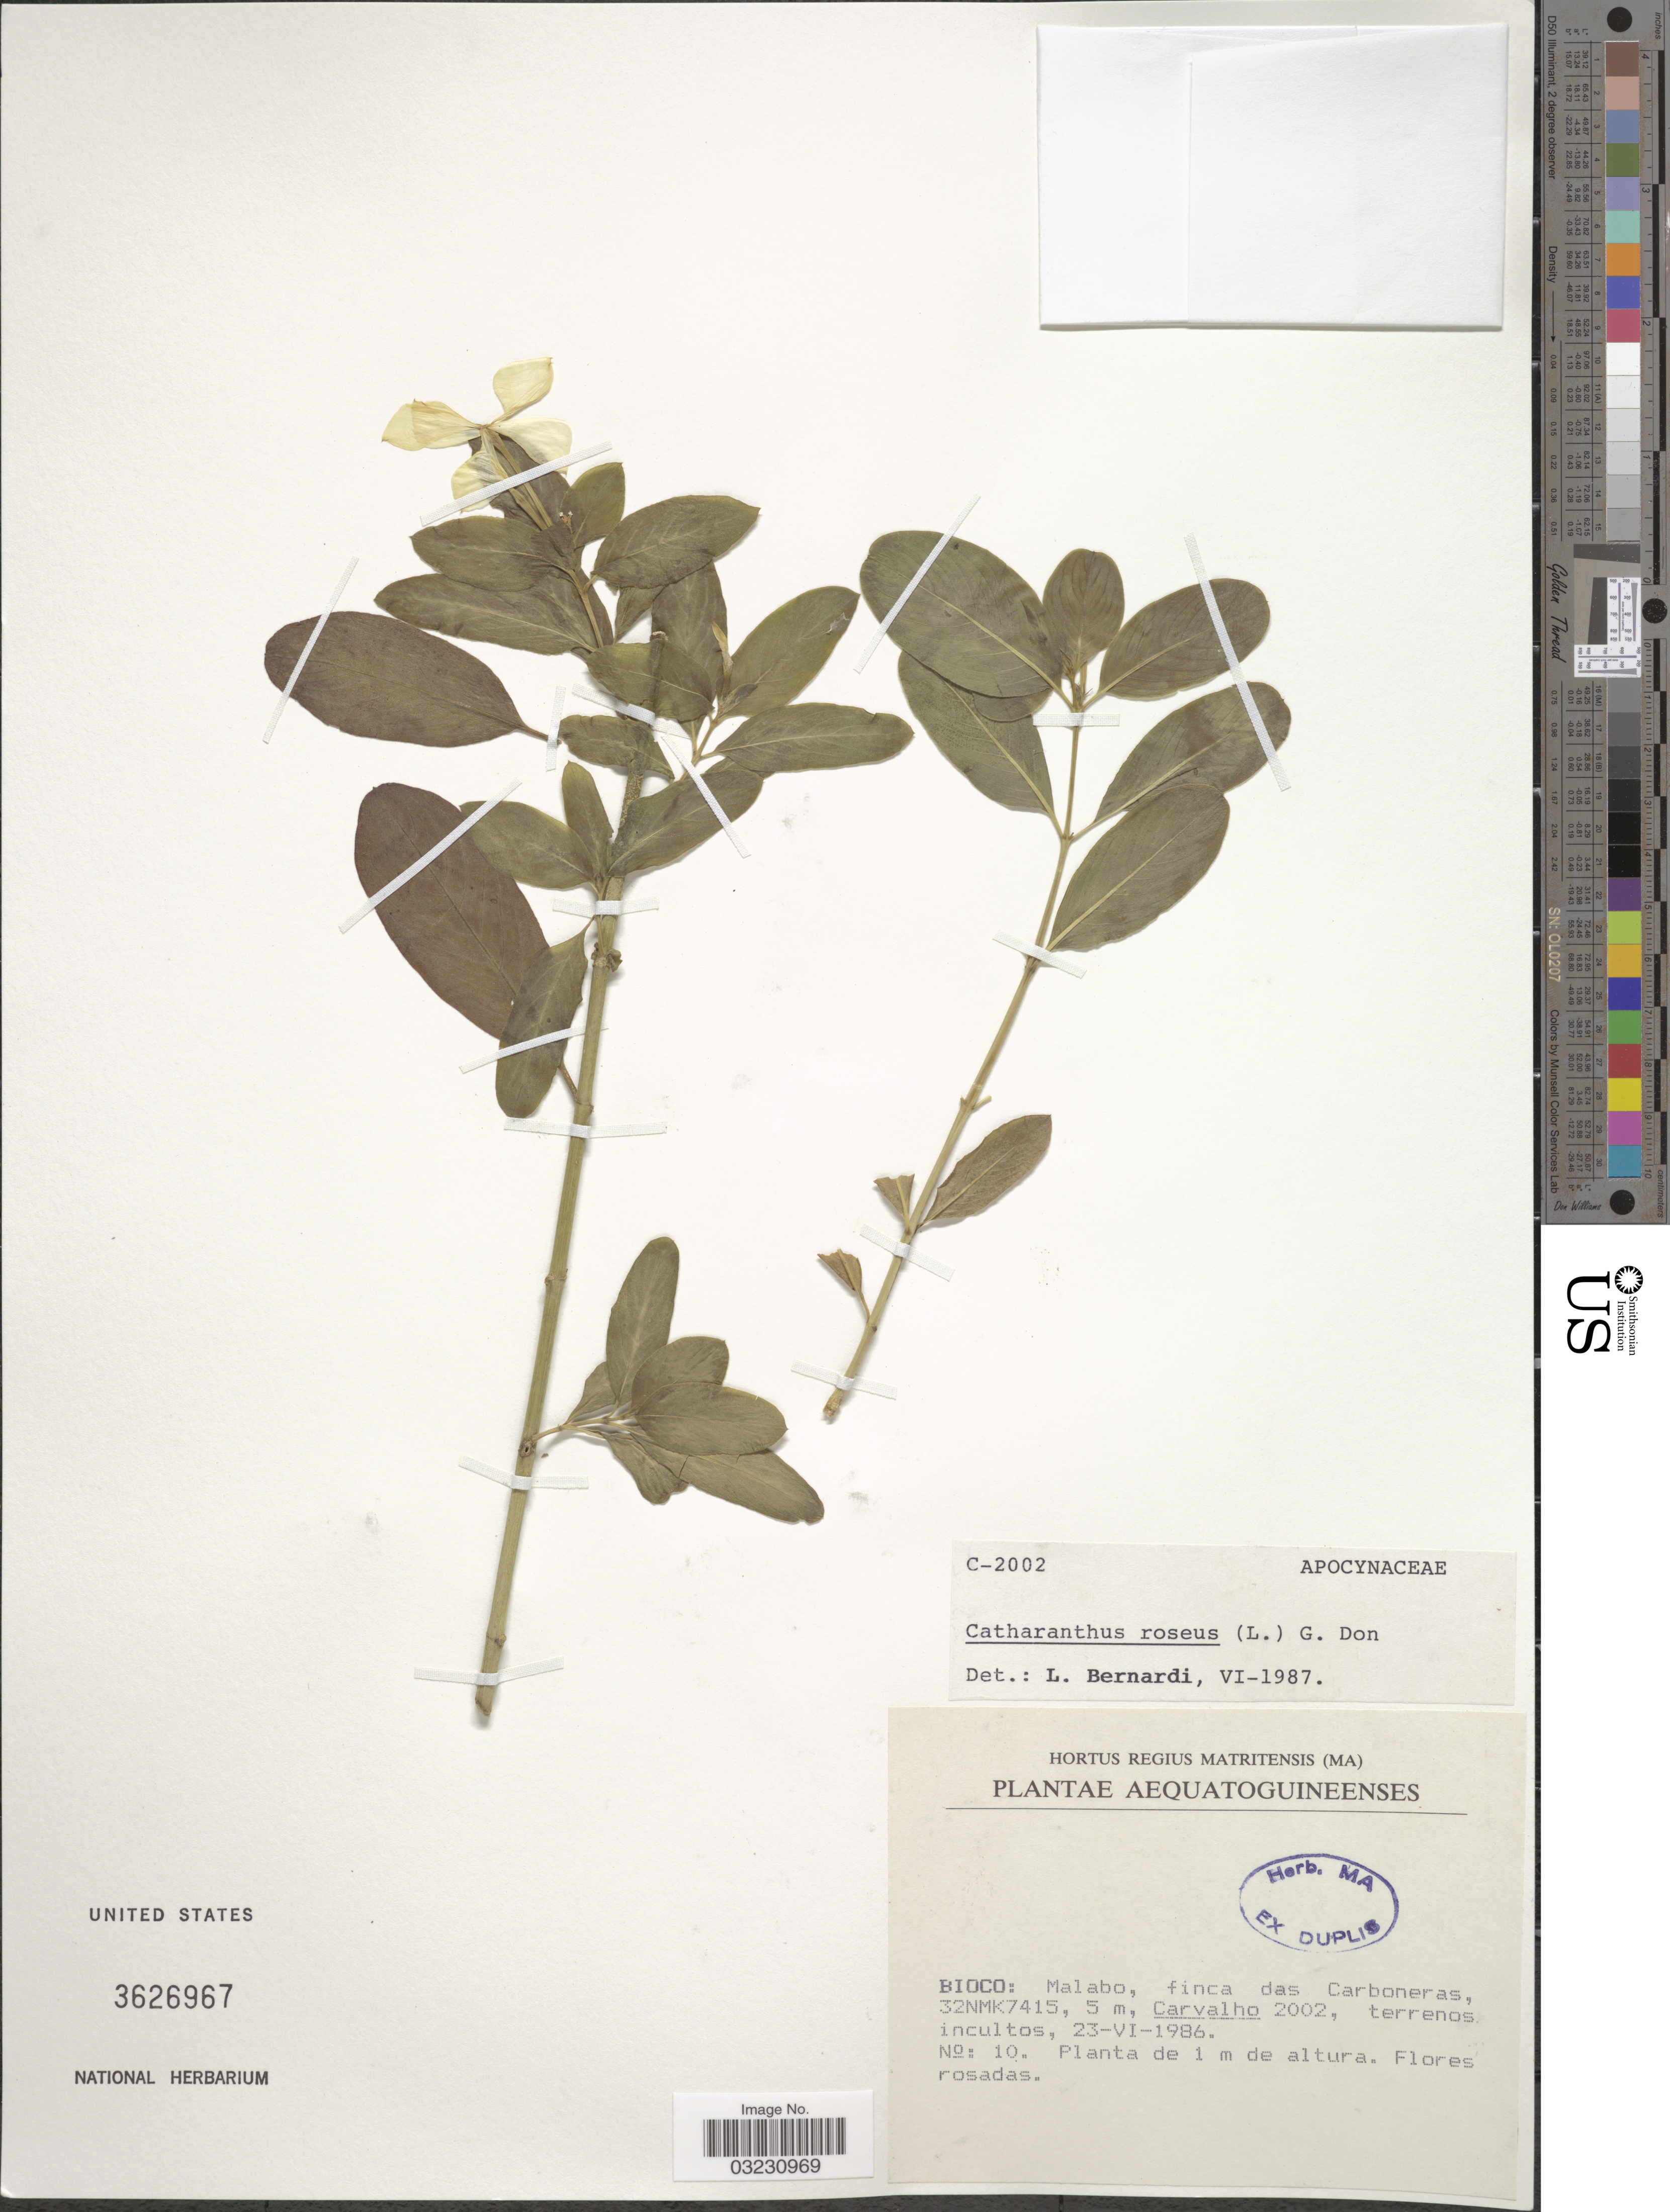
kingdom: Plantae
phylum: Tracheophyta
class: Magnoliopsida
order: Gentianales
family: Apocynaceae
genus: Catharanthus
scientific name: Catharanthus roseus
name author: (L.) G. Don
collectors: Carvalho, --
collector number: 2002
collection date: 1986-06-23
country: Equatorial Guinea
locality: Bioco: Malabo, finca des Carboneras, 32NMK7415.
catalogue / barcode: US 3626967